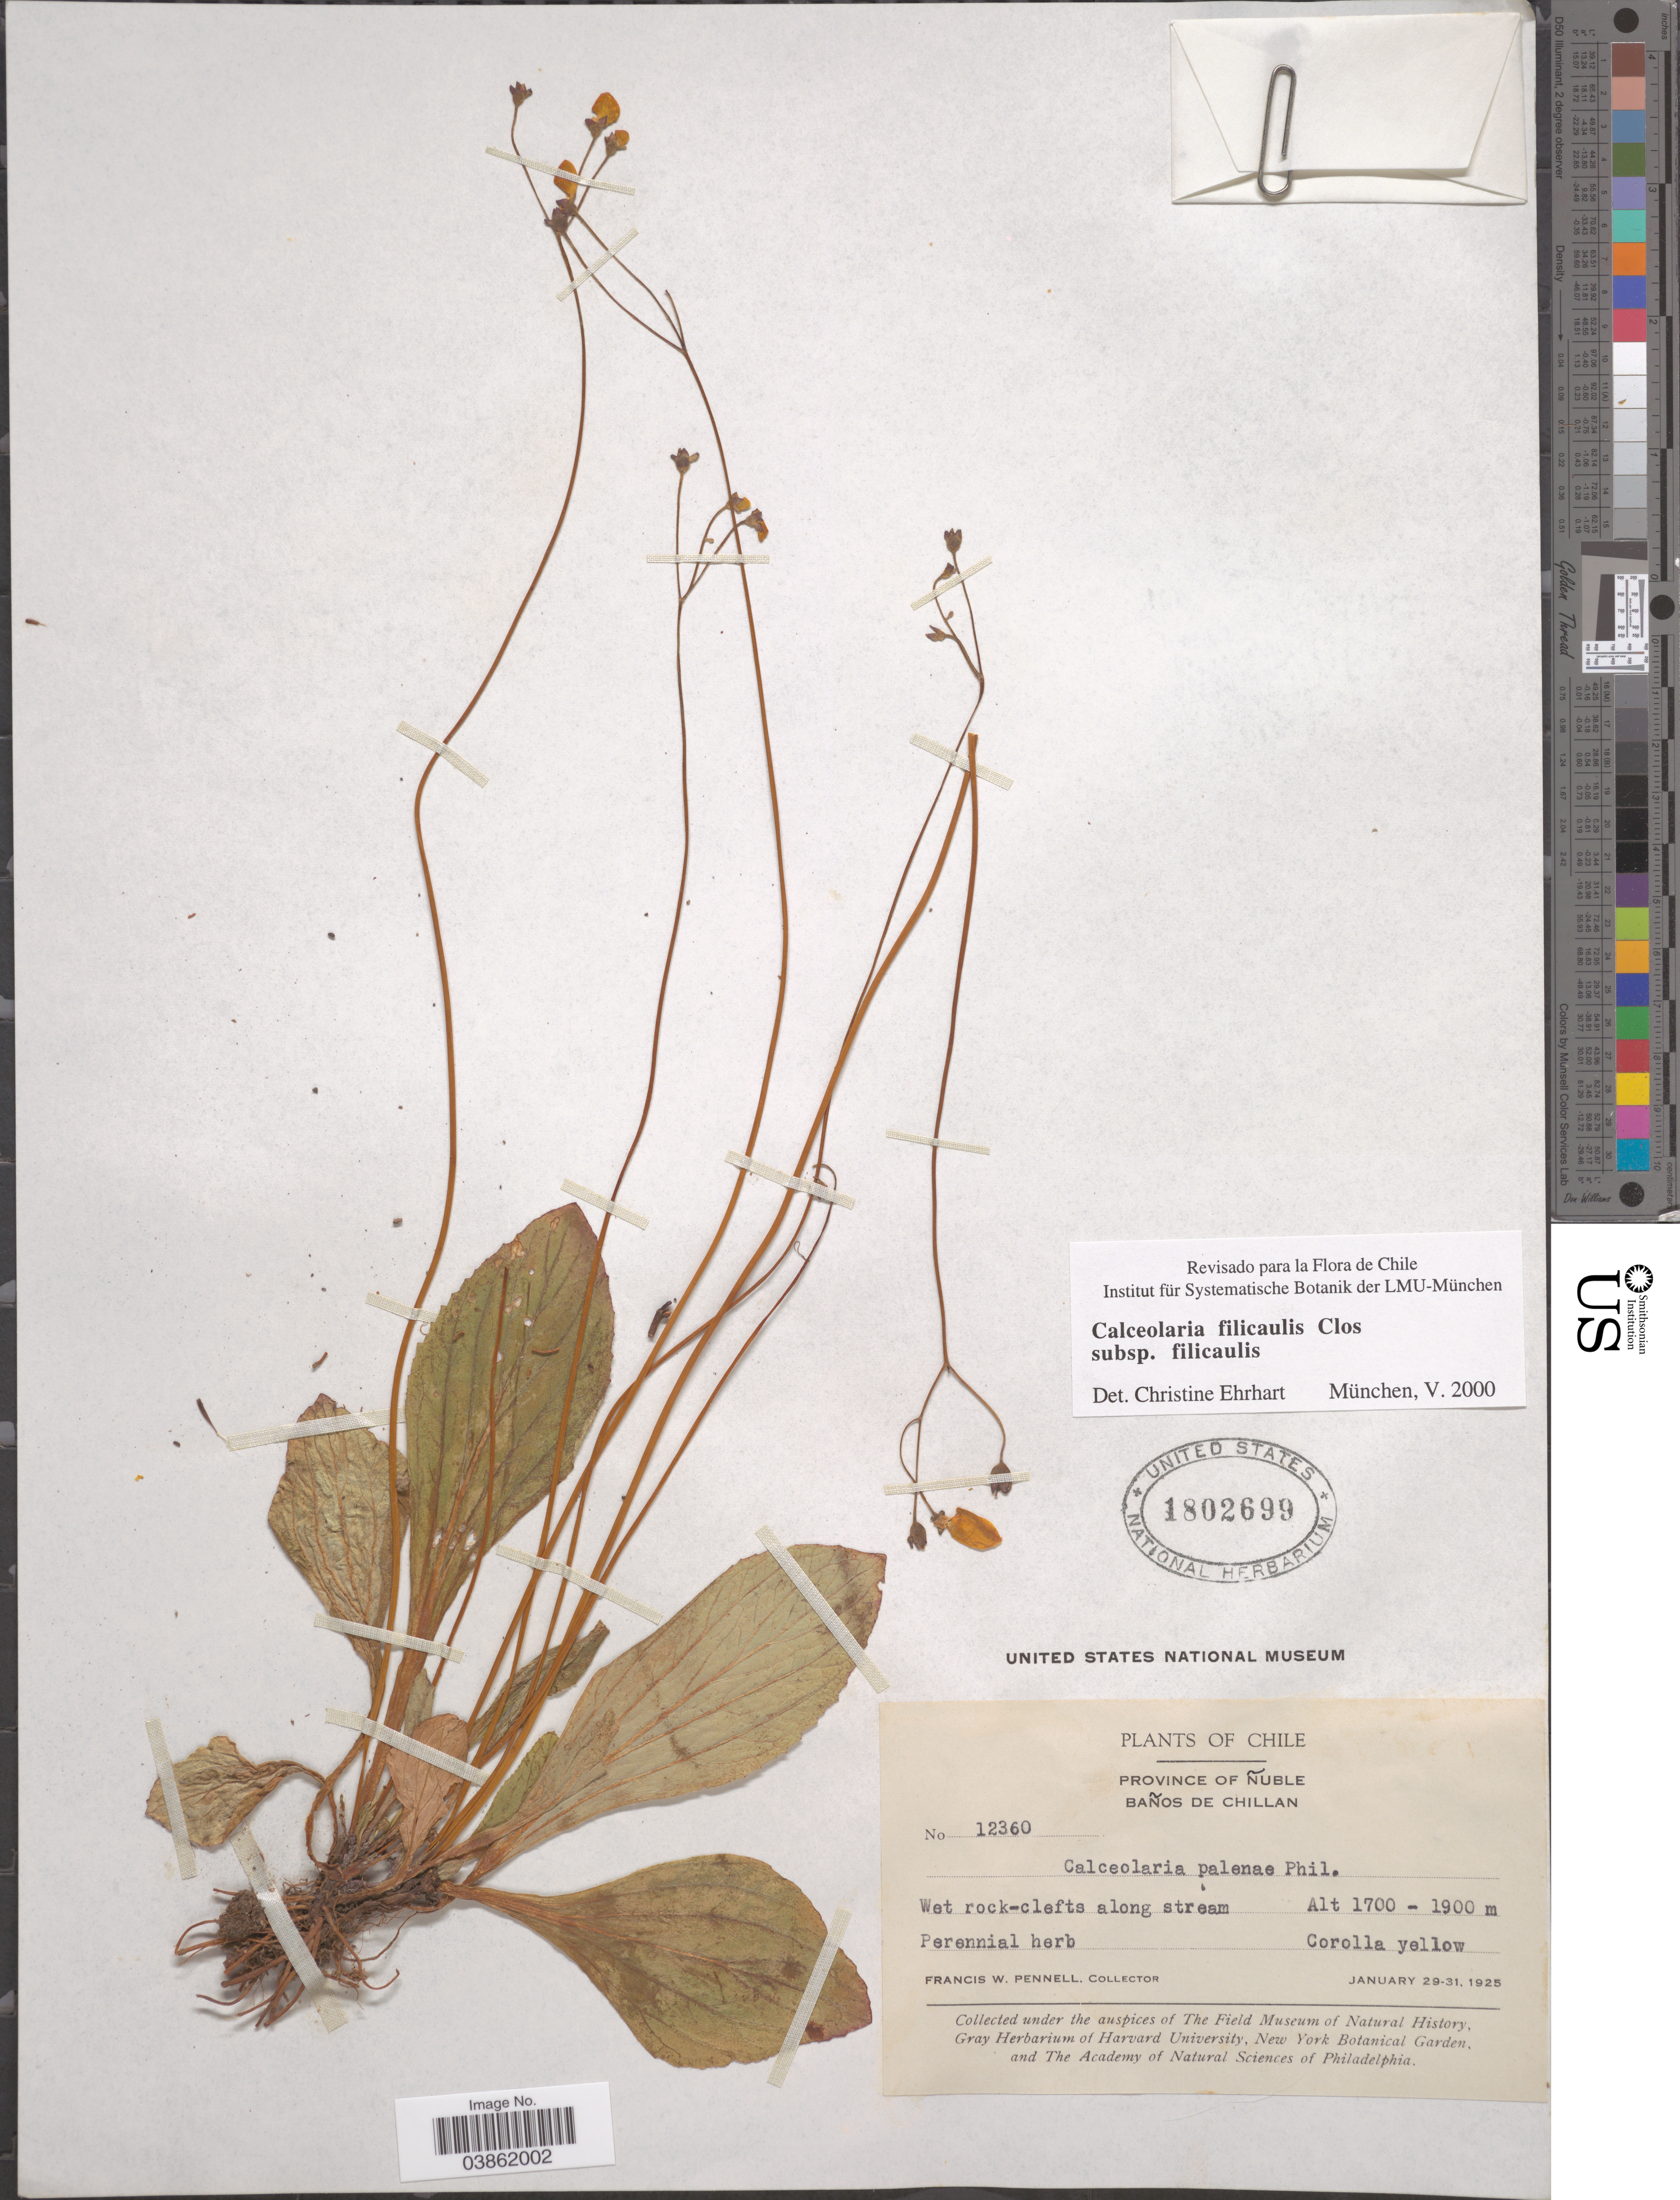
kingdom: Plantae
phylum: Tracheophyta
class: Magnoliopsida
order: Lamiales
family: Calceolariaceae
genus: Calceolaria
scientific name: Calceolaria filicaulis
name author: Clos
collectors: F. W. Pennell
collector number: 12360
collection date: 1925-01-29/1925-01-31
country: Chile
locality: Province of Ñuble. Baños de Chillan.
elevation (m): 1700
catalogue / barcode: US 1802699